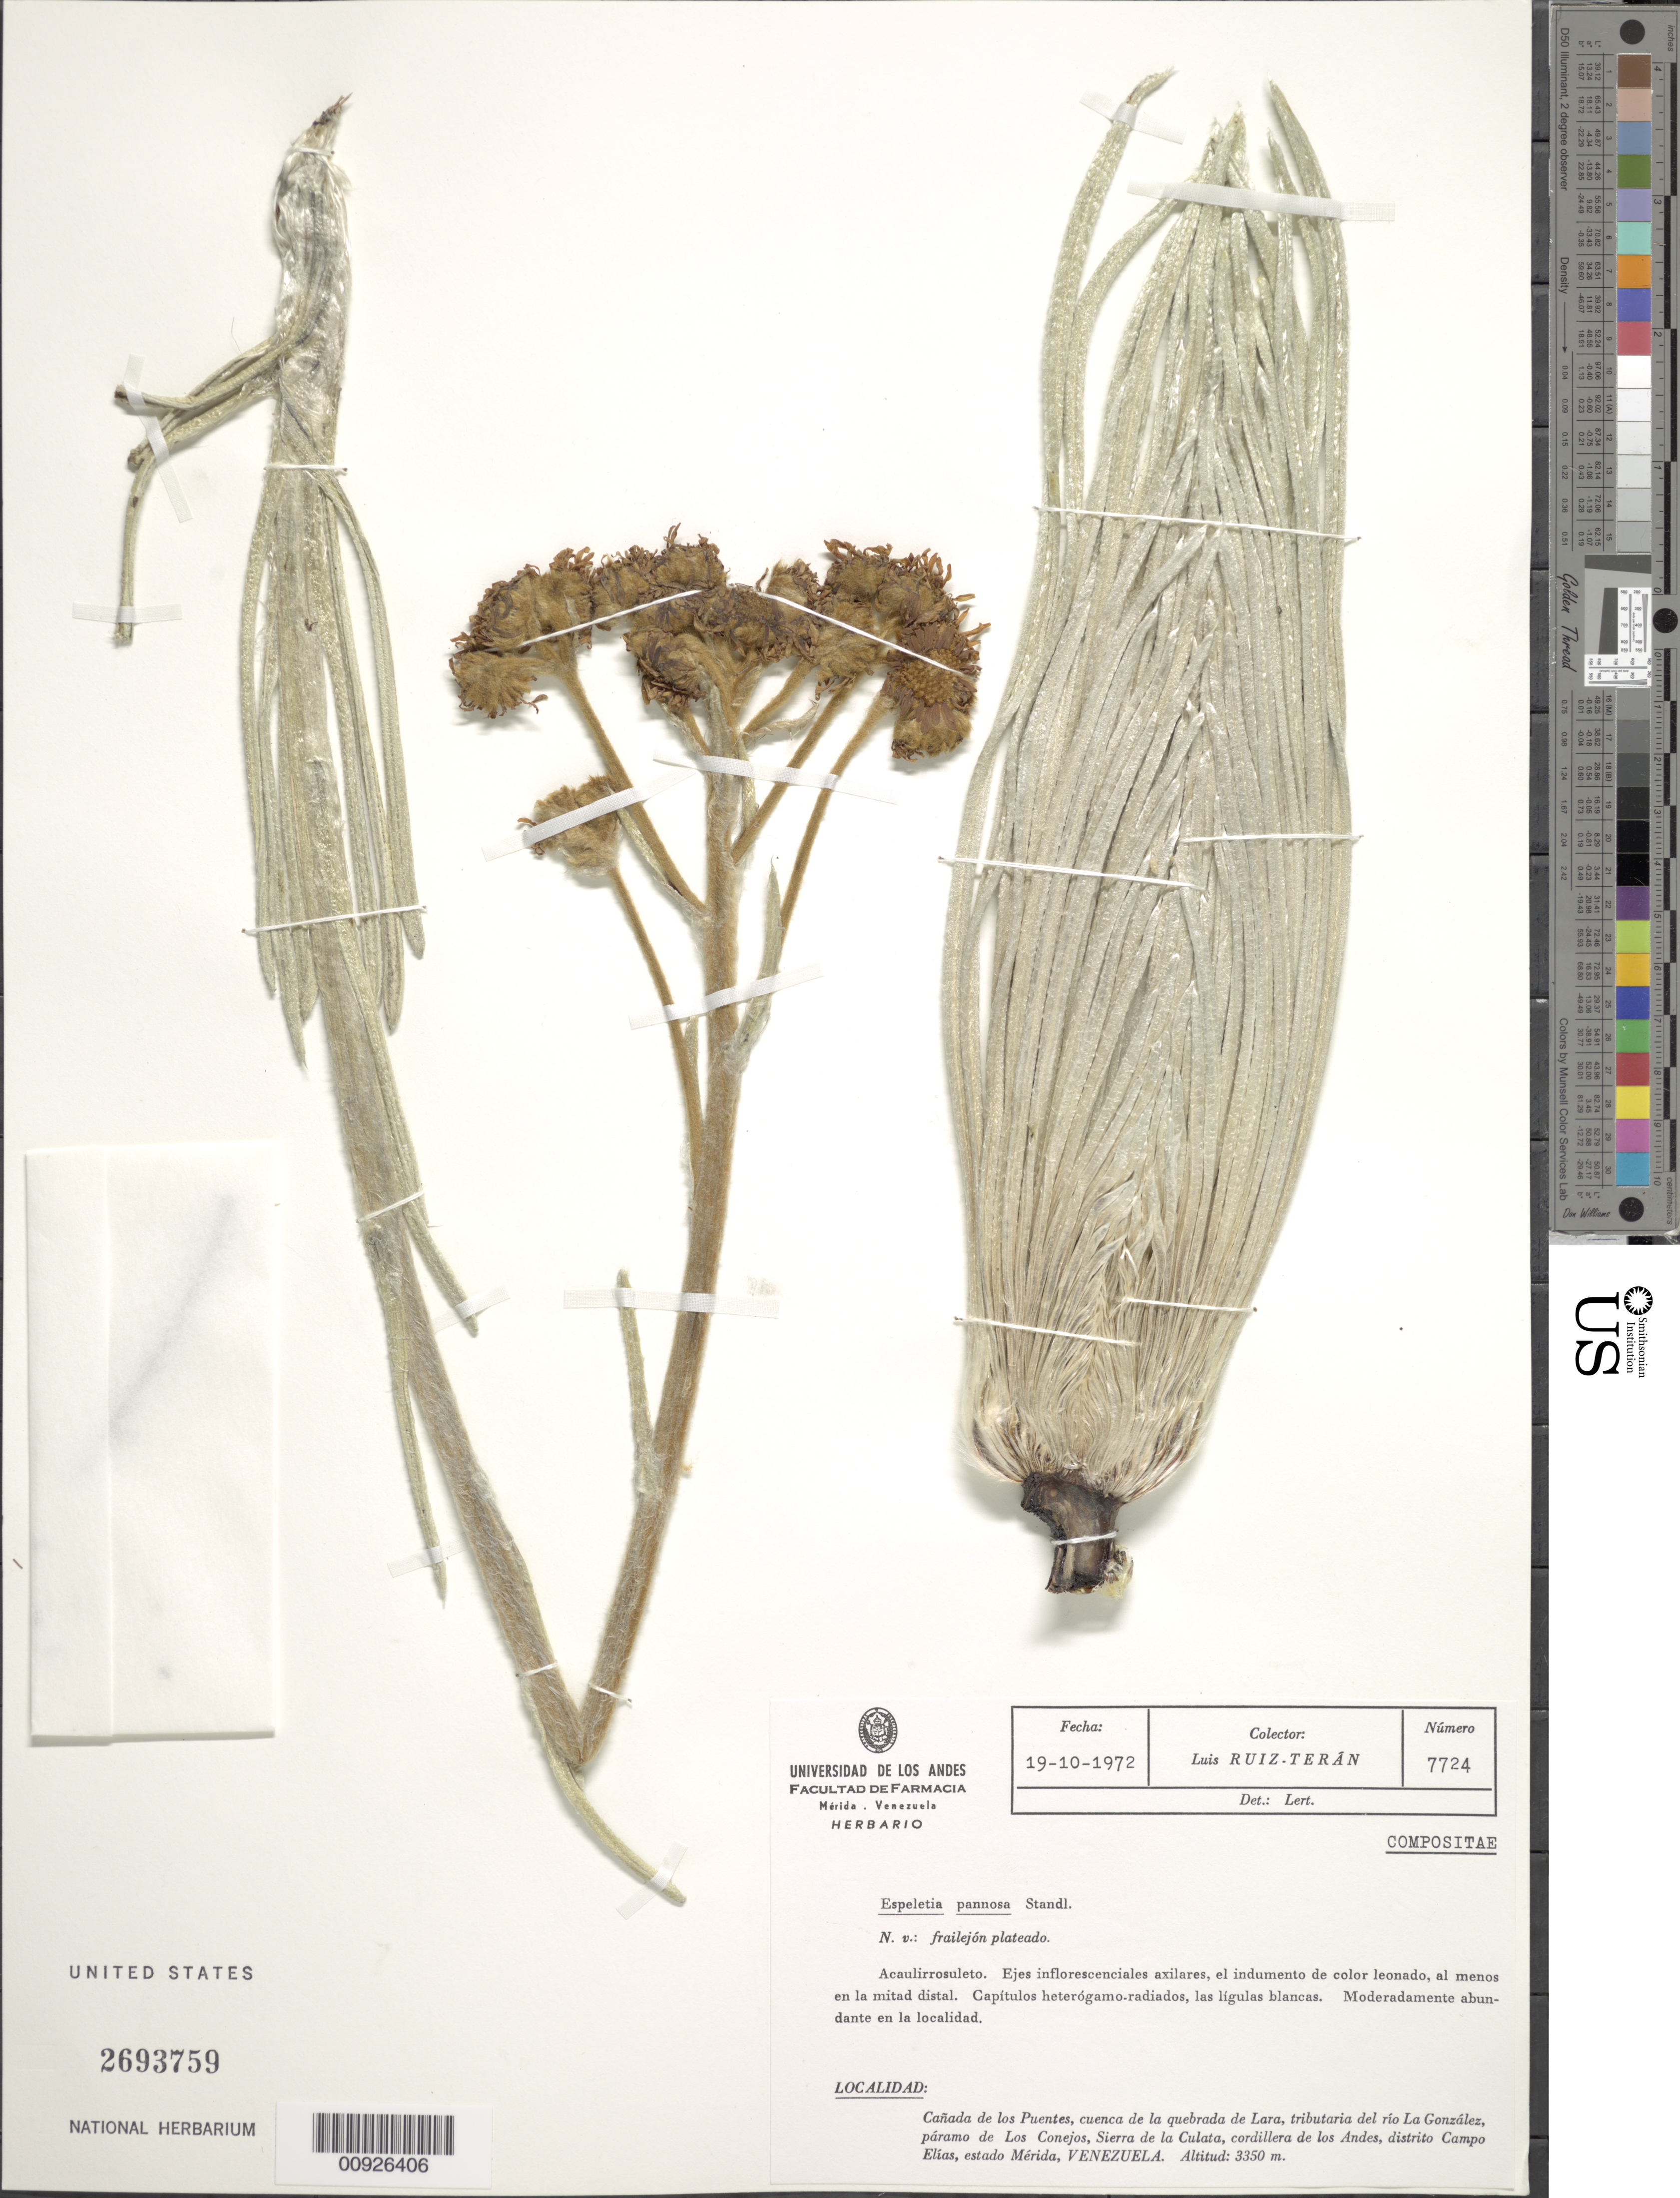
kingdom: Plantae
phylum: Tracheophyta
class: Magnoliopsida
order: Asterales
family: Asteraceae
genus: Espeletiopsis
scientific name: Espeletiopsis pannosa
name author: (Standl.) Cuatrec.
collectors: L. E. Ruíz-Terán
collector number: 7724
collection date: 1972-10-19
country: Venezuela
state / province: Mérida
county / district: Campo Elías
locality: Páramo de los Conejos. Cañada de los Puentes, cuenca de la Quebrada de Lara, tributaria del Río La Gonzáles, Sierra de la Culata, Cordillera de los Andes.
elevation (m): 3350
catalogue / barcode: US 2693759